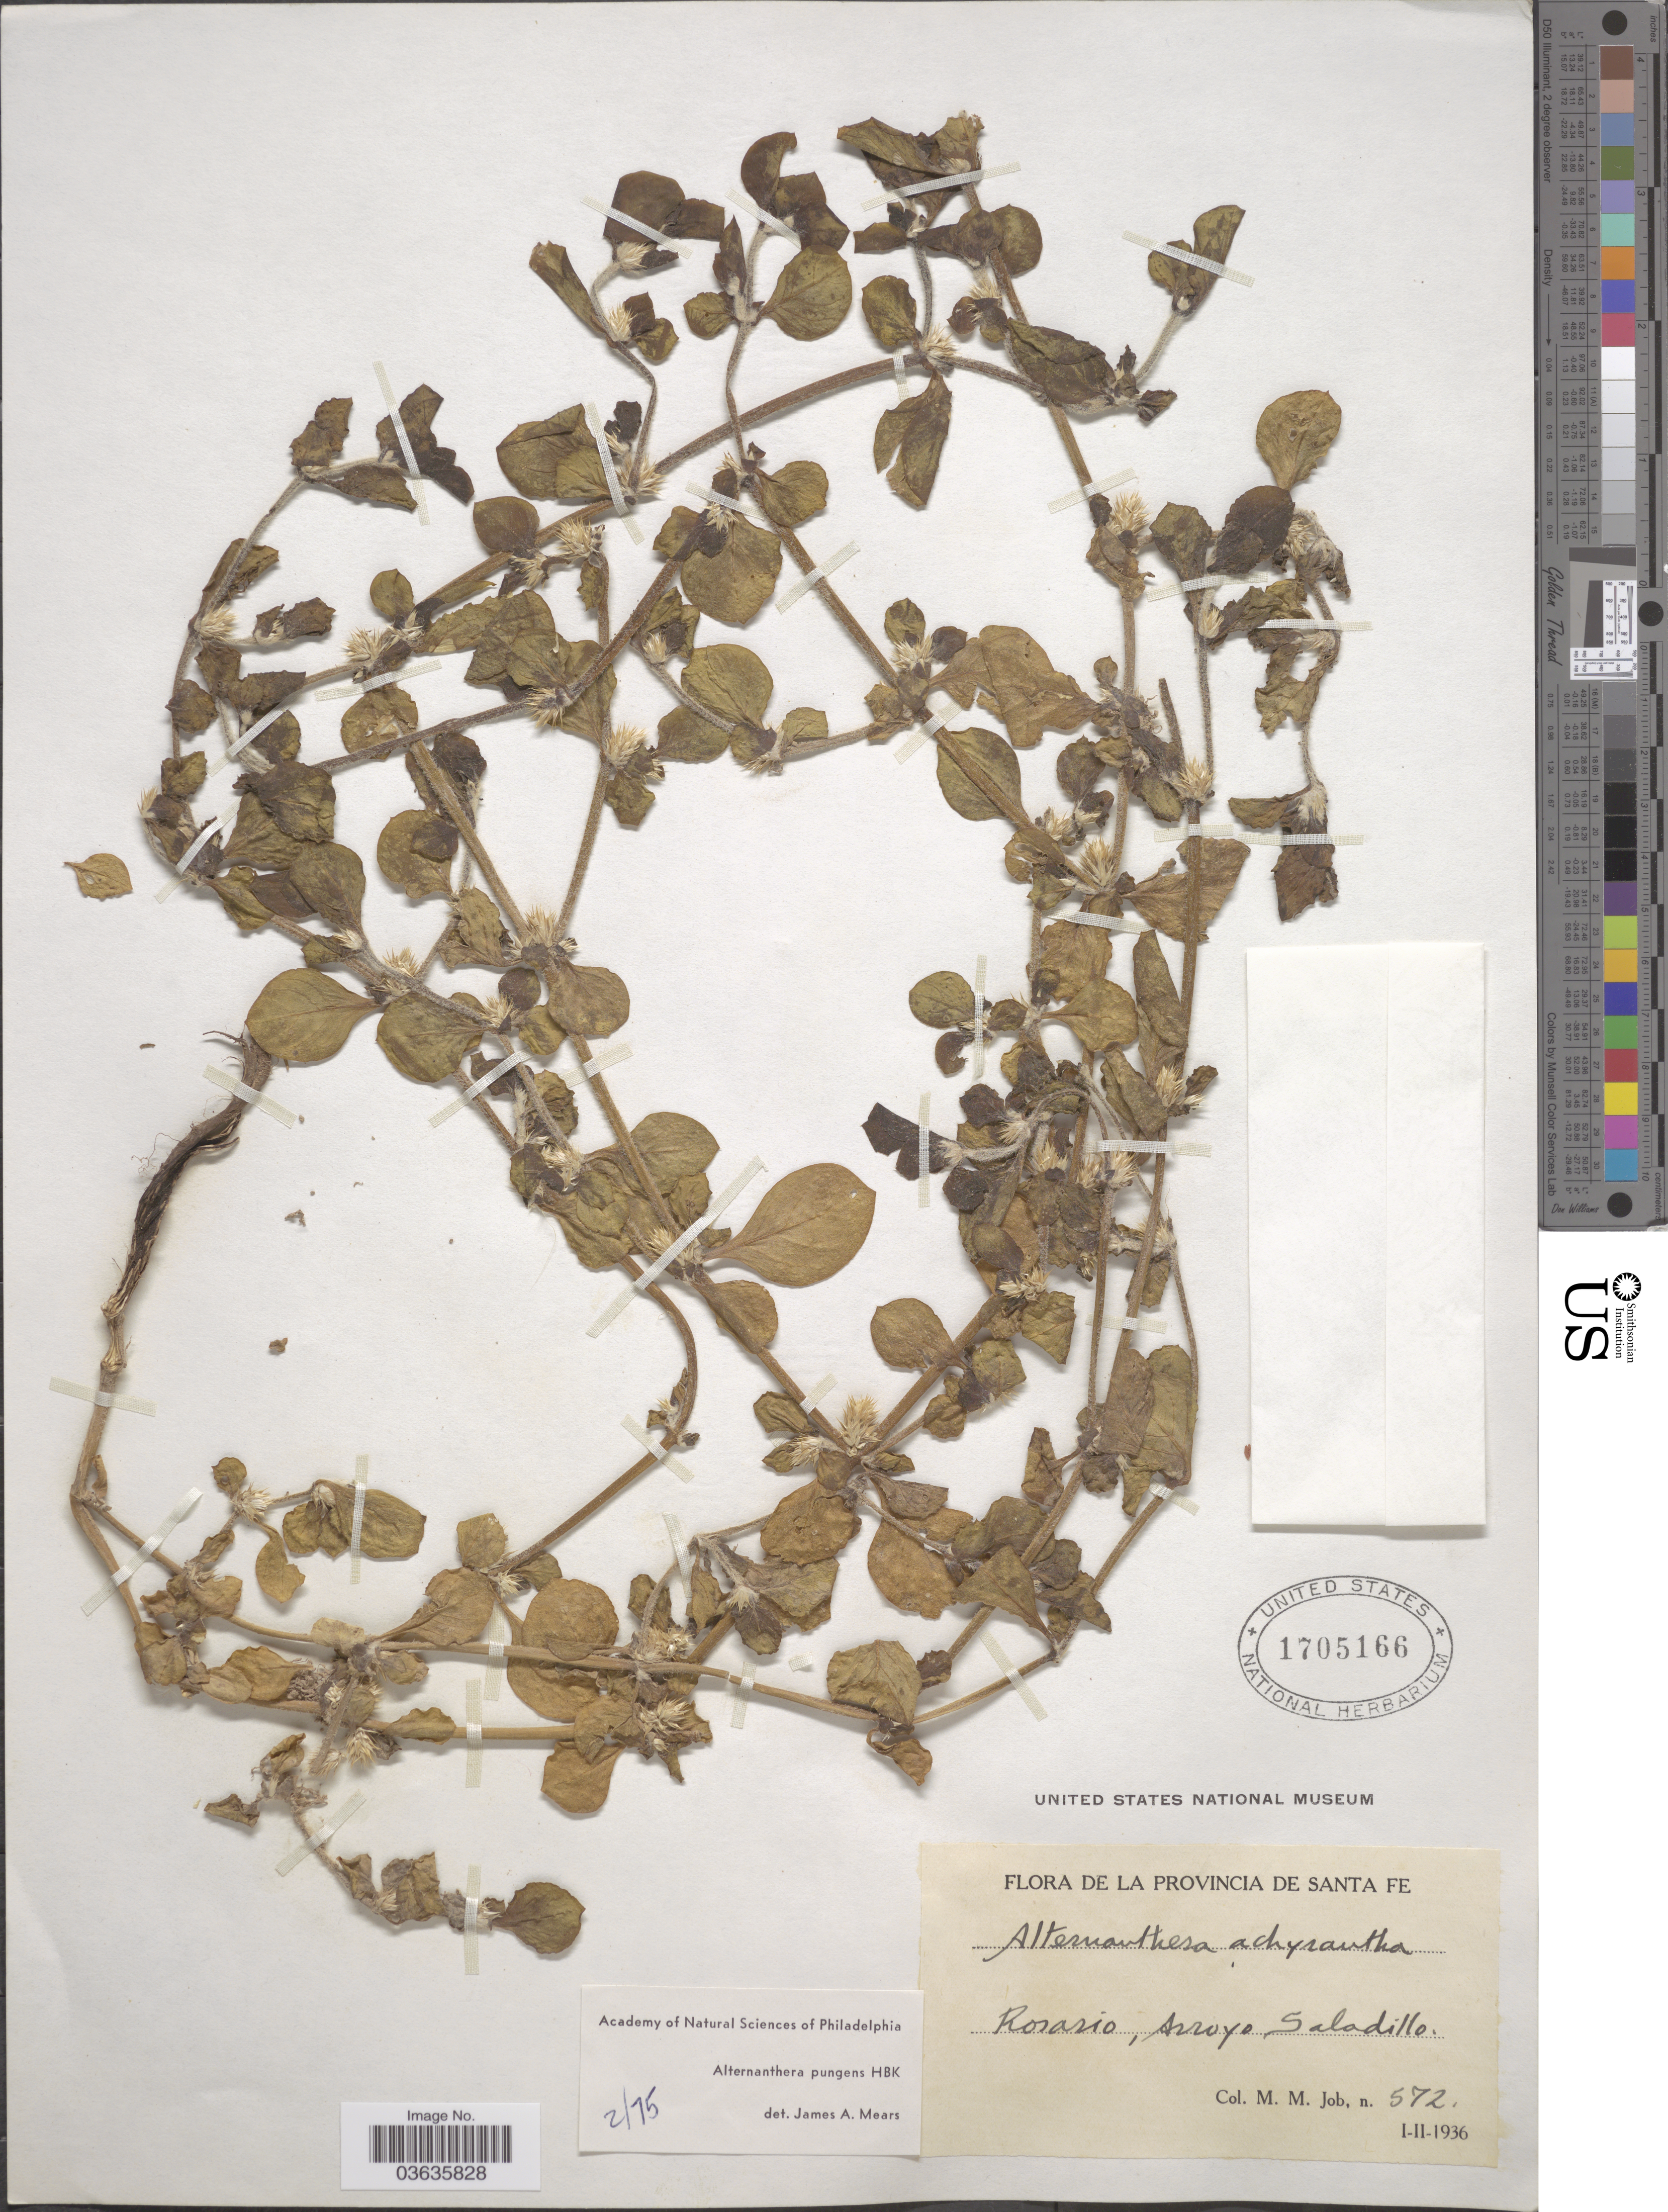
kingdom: Plantae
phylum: Tracheophyta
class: Magnoliopsida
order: Caryophyllales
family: Amaranthaceae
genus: Alternanthera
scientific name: Alternanthera pungens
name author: Kunth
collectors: M. Job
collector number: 572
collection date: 1936-01/1936-02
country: Argentina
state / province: Santa Fe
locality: Rosario, Arroyo Saladillo.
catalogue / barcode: US 1705166